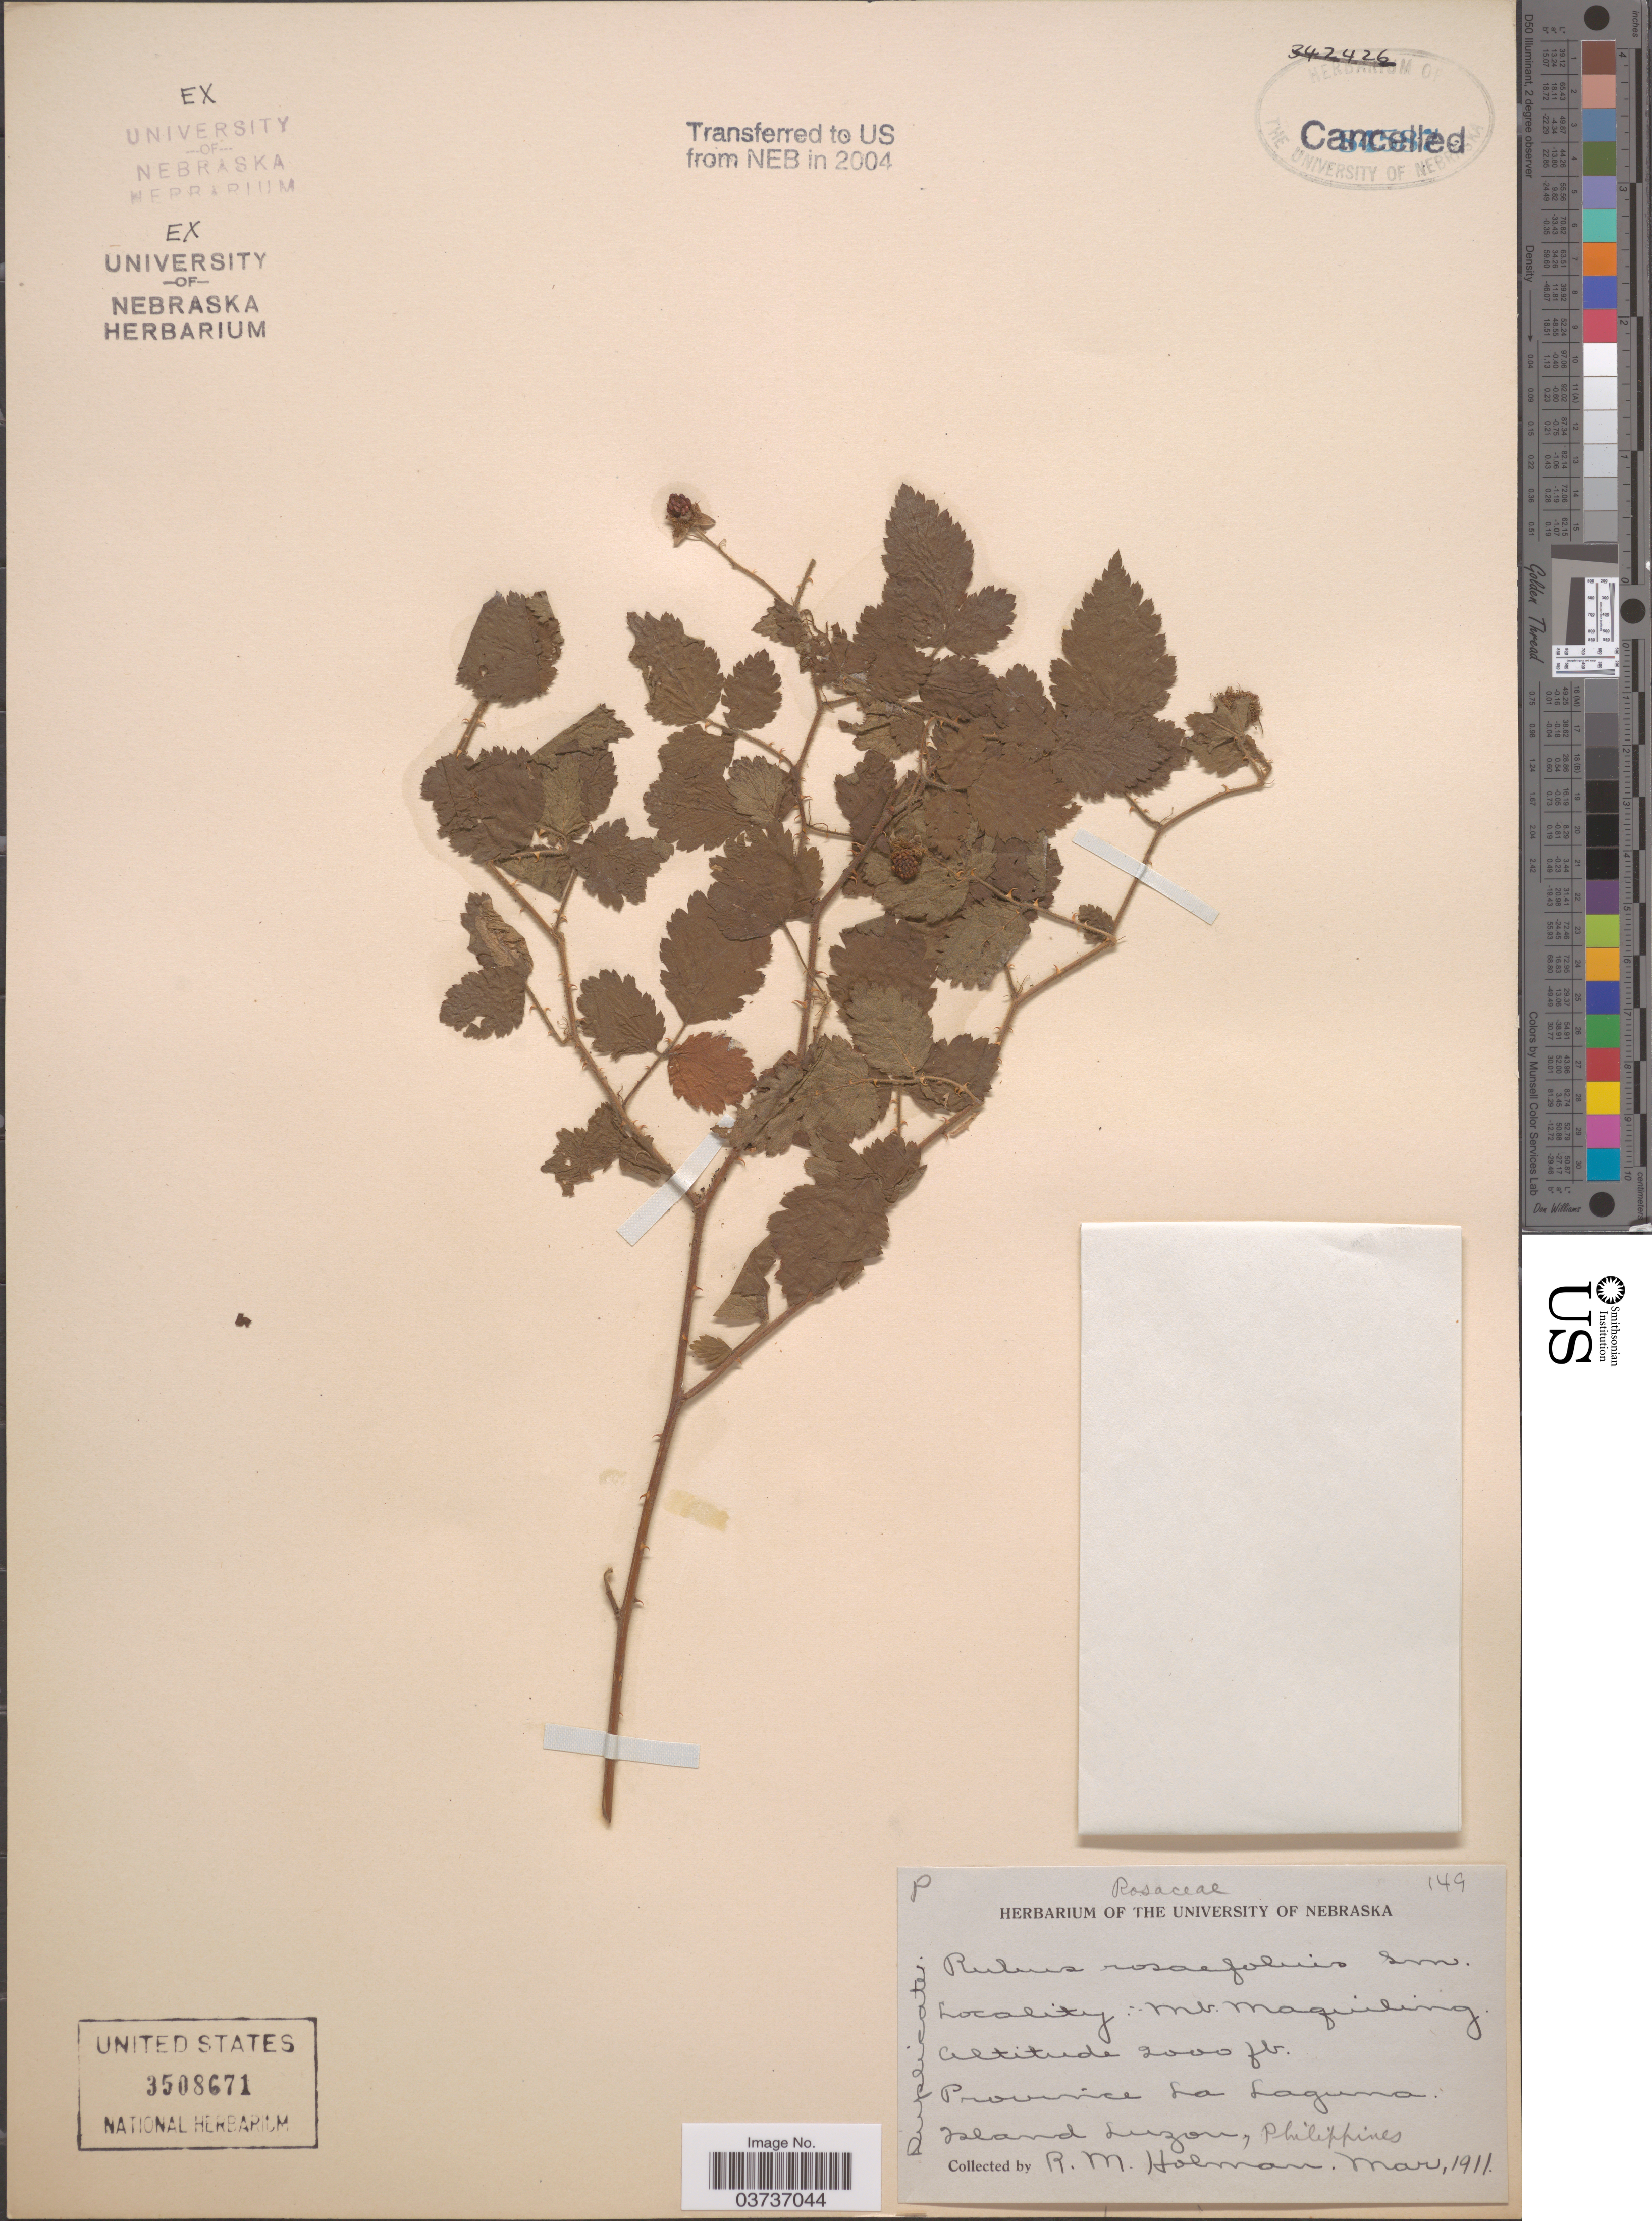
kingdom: Plantae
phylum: Tracheophyta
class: Magnoliopsida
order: Rosales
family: Rosaceae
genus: Rubus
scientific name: Rubus rosaefolius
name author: Sm.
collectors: R. Holman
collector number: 149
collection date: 1911-03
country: Philippines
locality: Mt. Maquiling. Province La Laguna. Island Luzon.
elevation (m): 610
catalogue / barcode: US 3508671